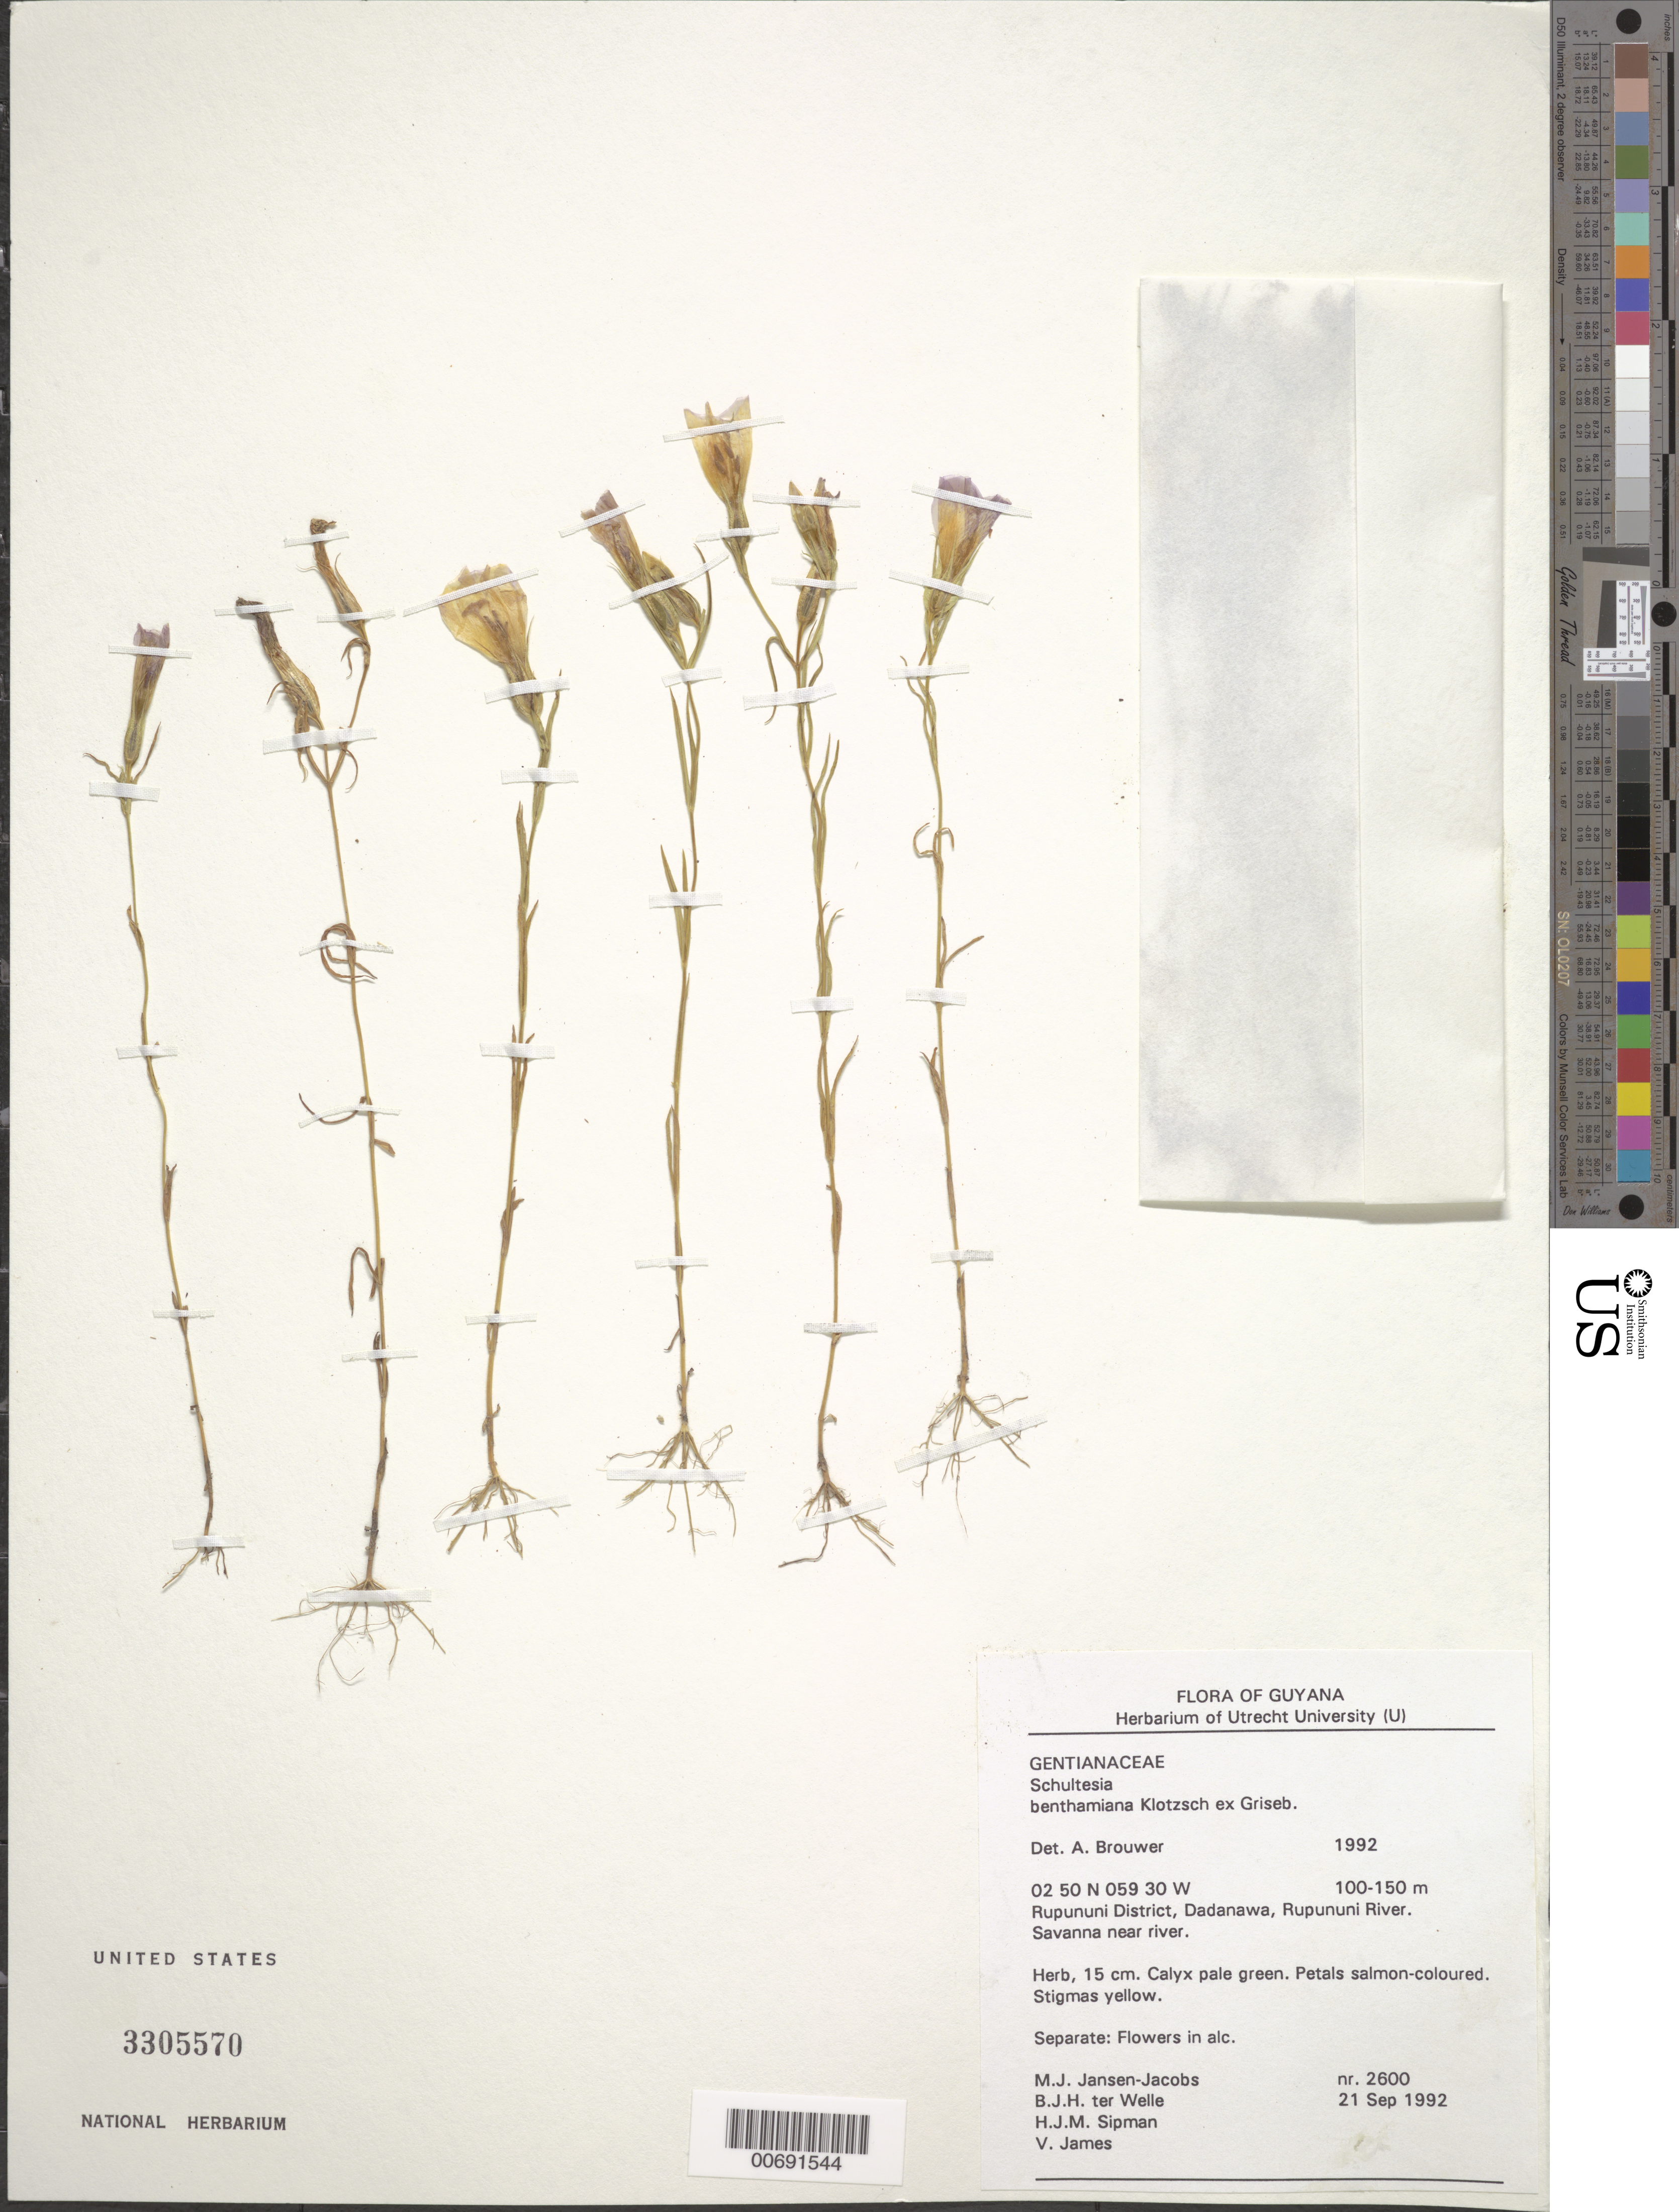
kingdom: Plantae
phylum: Tracheophyta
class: Magnoliopsida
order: Gentianales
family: Gentianaceae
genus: Schultesia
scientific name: Schultesia benthamiana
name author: Klotzsch ex Griseb.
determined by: Jacobs-Brouwer, A.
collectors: M. J. Jansen-Jacobs, B. Welle, H. J. M. Sipman & V. James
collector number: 2600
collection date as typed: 21-Sep-92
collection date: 1992-09-21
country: Guyana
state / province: U. Takutu-U. Essequibo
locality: Arakwai, 6 km S of Dadanawa, Rupununi District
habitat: Savanna near river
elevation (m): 100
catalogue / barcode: US 3305570